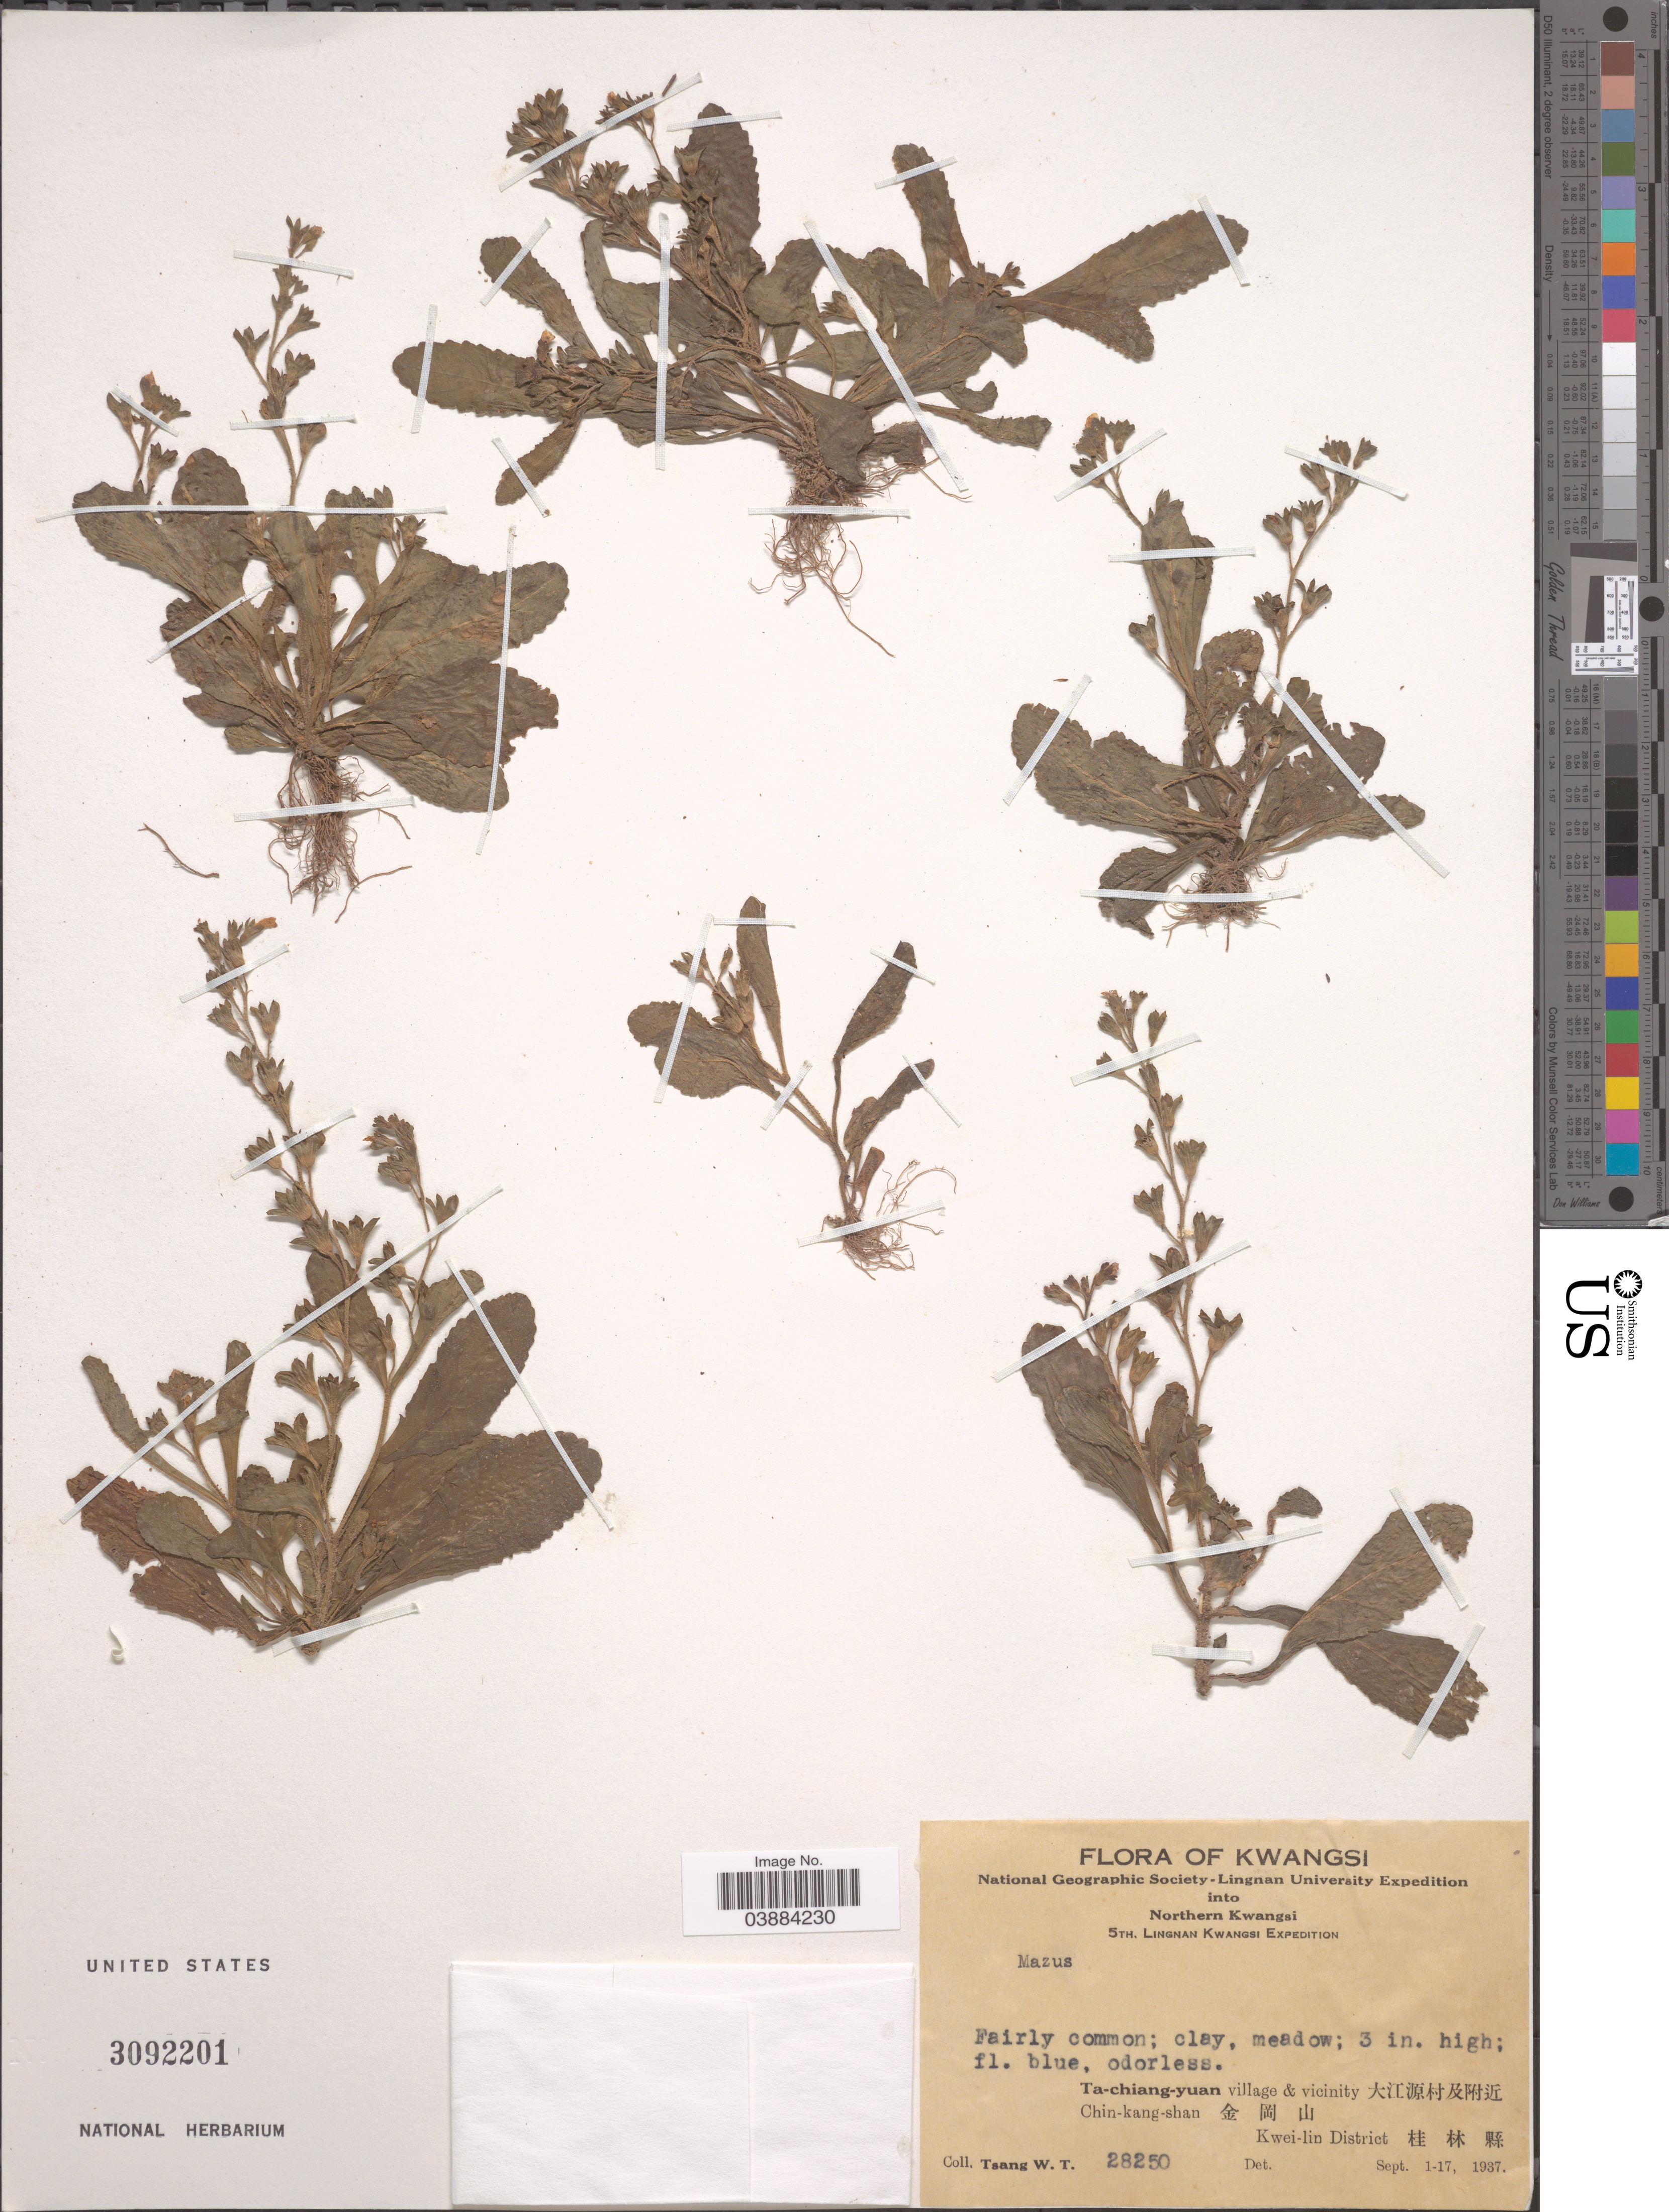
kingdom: Plantae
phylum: Tracheophyta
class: Magnoliopsida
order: Lamiales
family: Mazaceae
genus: Mazus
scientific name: Mazus sp.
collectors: W. T. Tsang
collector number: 28250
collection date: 1937-09-01/1937-09-17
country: China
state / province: Guangxi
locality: Kwangsi. Northern Kwangsi. Ta-chiang-yuan village & vicinity X. Chin-kang-shan. X. Kwei-lin District X.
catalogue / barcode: US 3092201